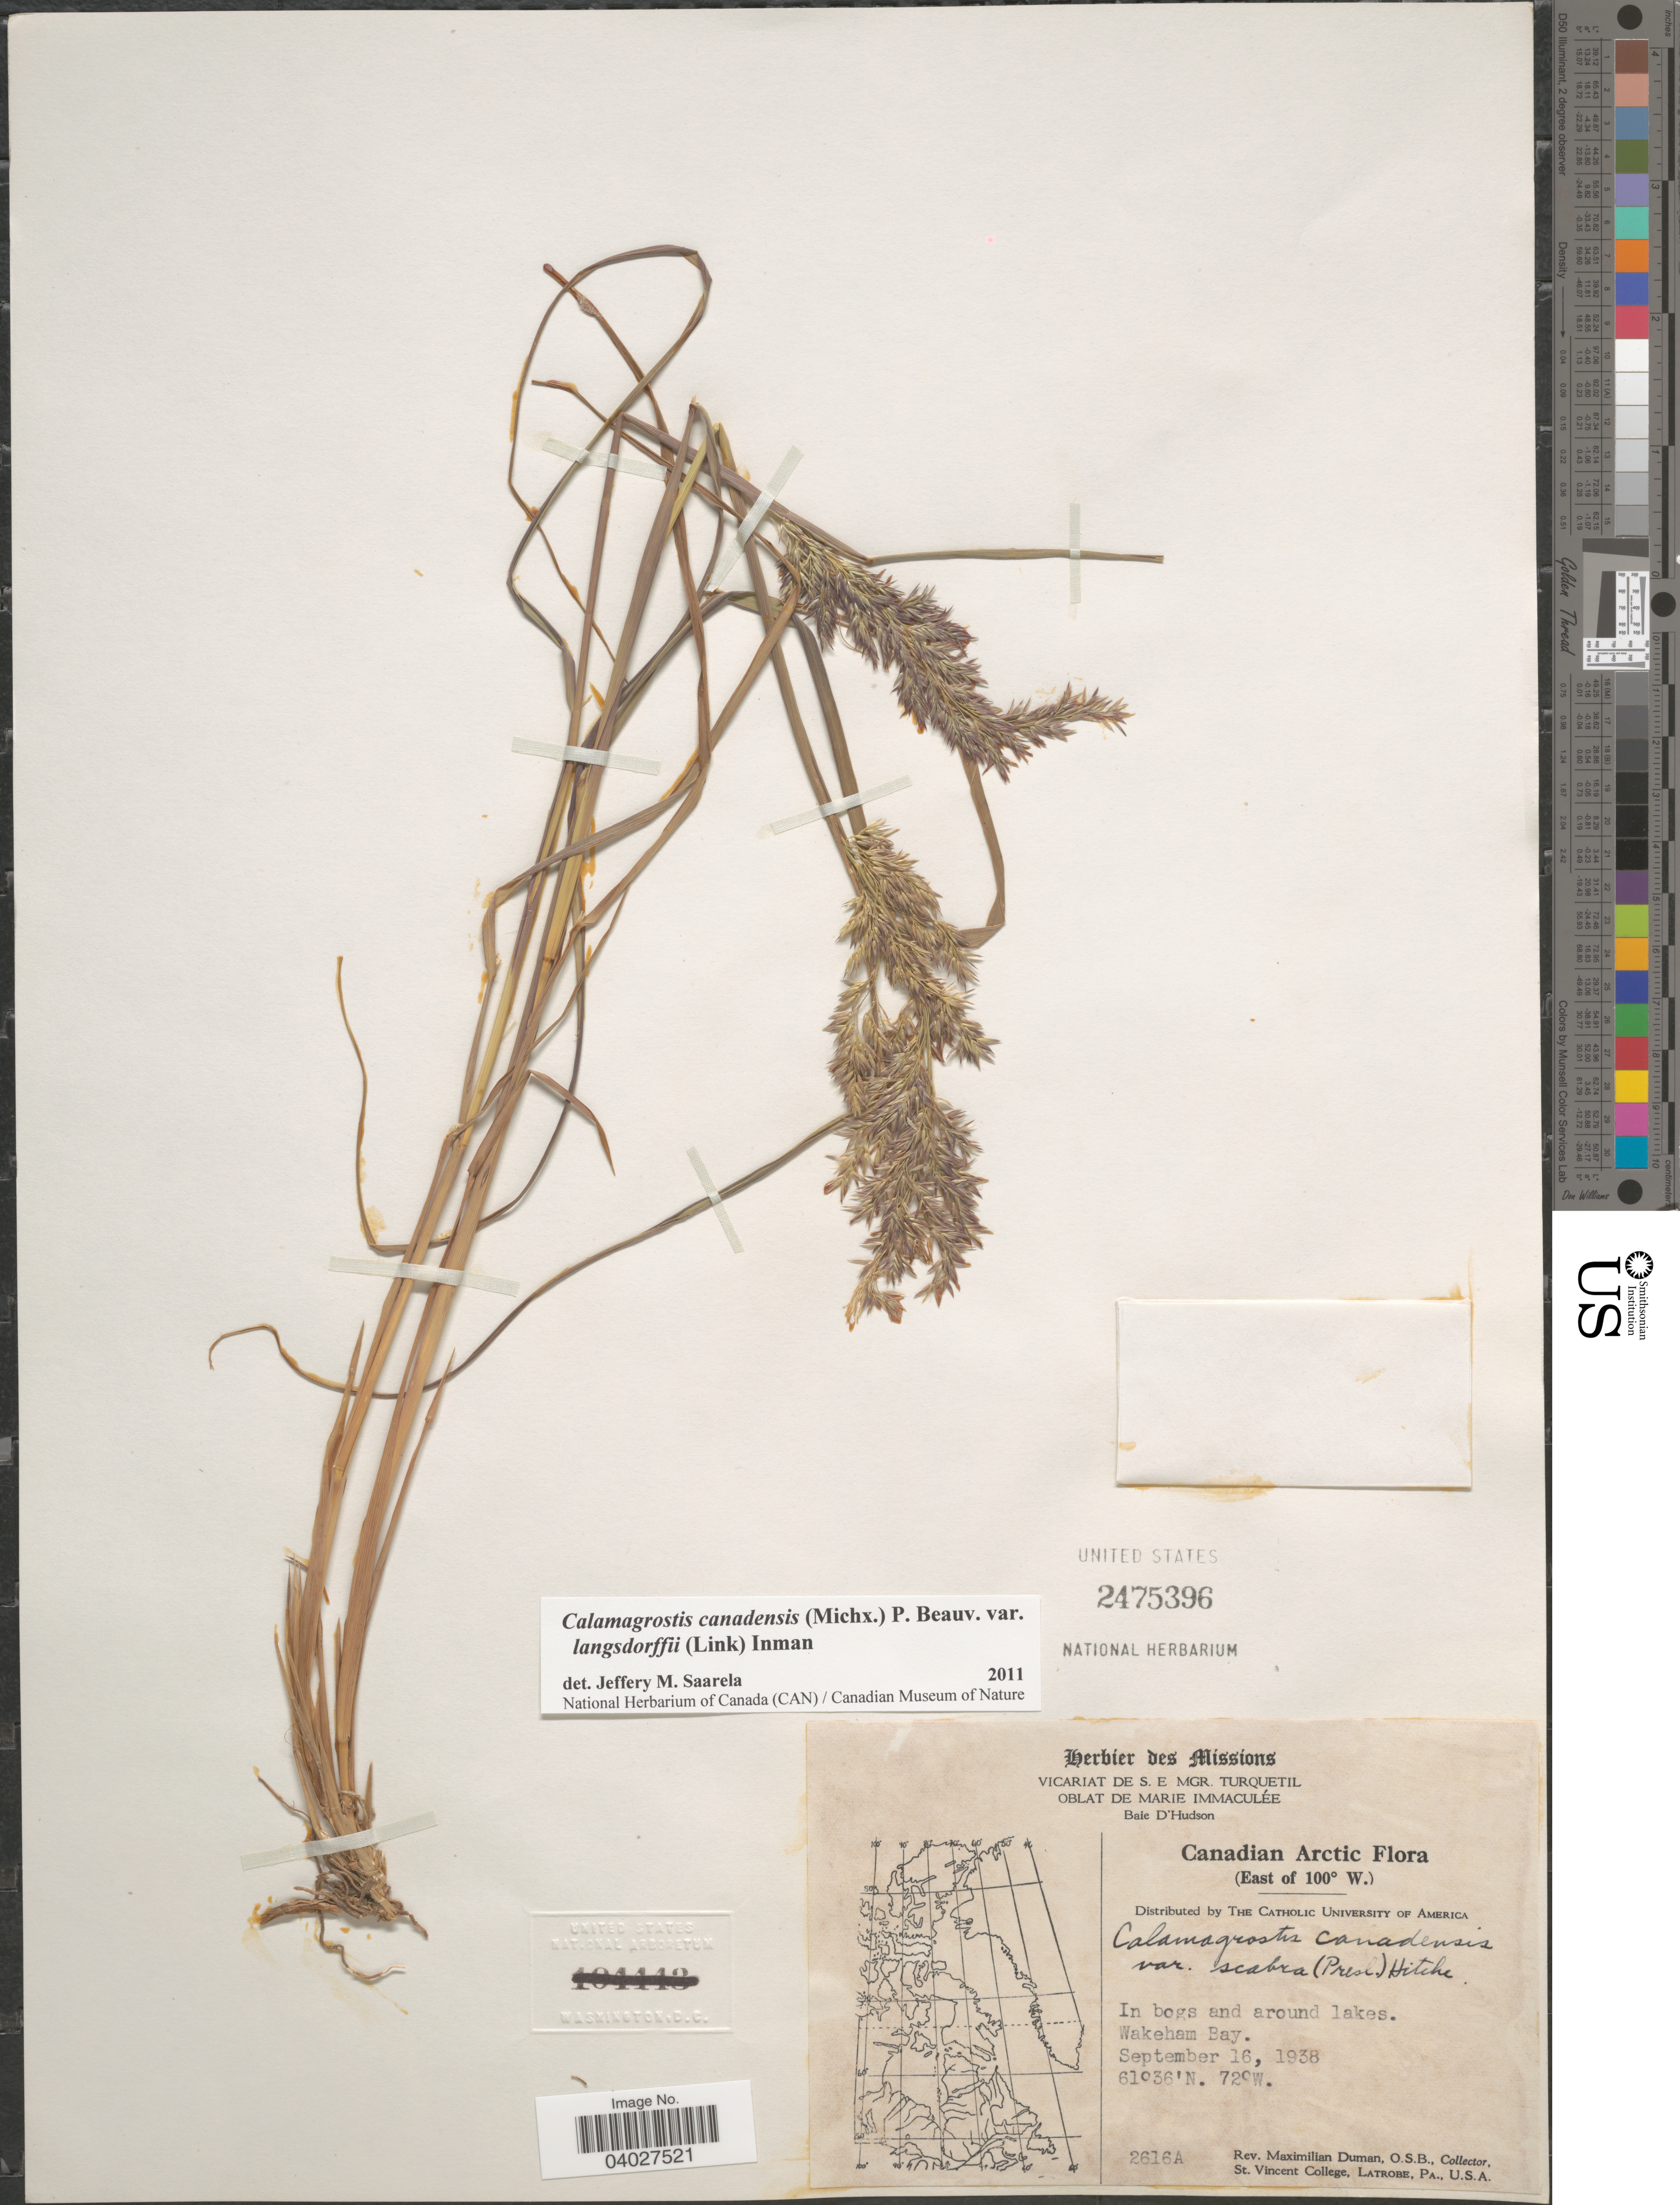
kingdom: Plantae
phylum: Tracheophyta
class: Liliopsida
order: Poales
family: Poaceae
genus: Calamagrostis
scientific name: Calamagrostis canadensis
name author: (Michx.) P. Beauv.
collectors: M. Duman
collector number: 2616A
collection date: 1938-09-16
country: Canada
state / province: Quebec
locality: Canadian Arctic. (East of 100° W). In bogs and around lakes. Wakeham Bay.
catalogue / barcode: US 2475396